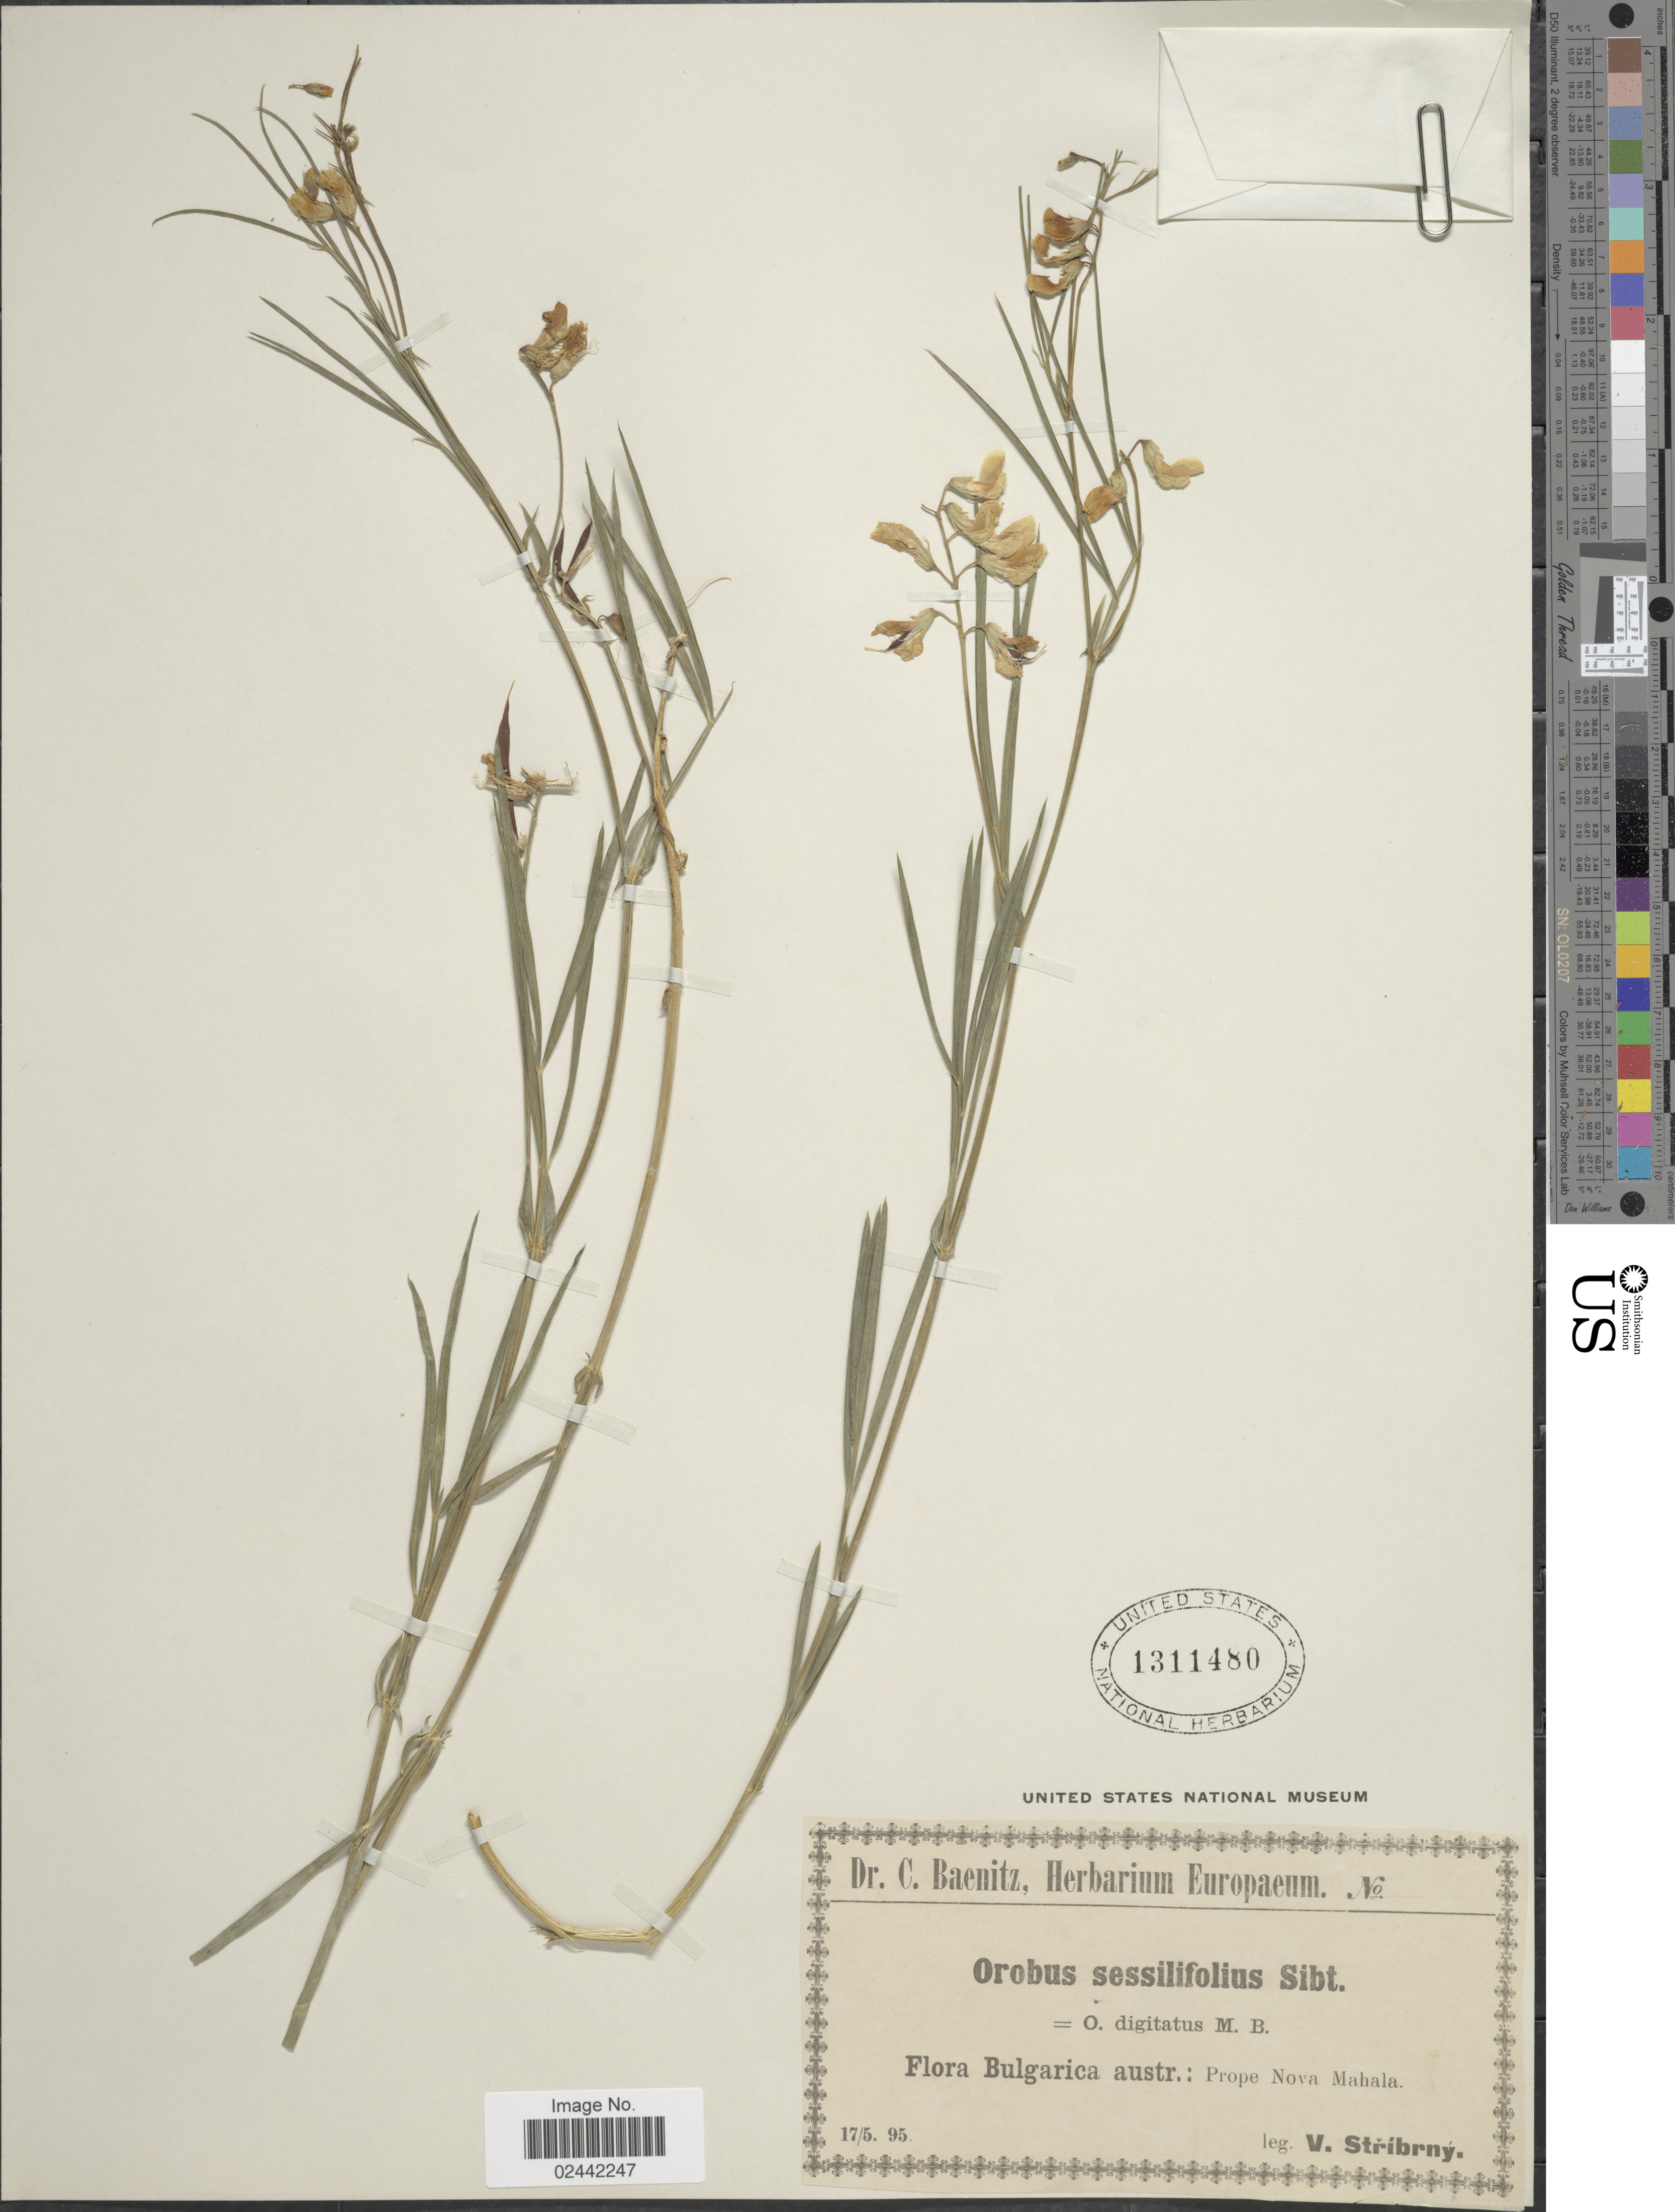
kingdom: Plantae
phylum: Tracheophyta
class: Magnoliopsida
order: Fabales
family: Fabaceae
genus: Lathyrus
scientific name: Lathyrus digitatus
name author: (M. Bieb.) Fiori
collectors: V. Stribrny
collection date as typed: Transcribed d/m/y: 17/5/95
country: Bulgaria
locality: Bulgarica austr.: Prope Nova Mahala.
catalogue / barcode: US 1311480